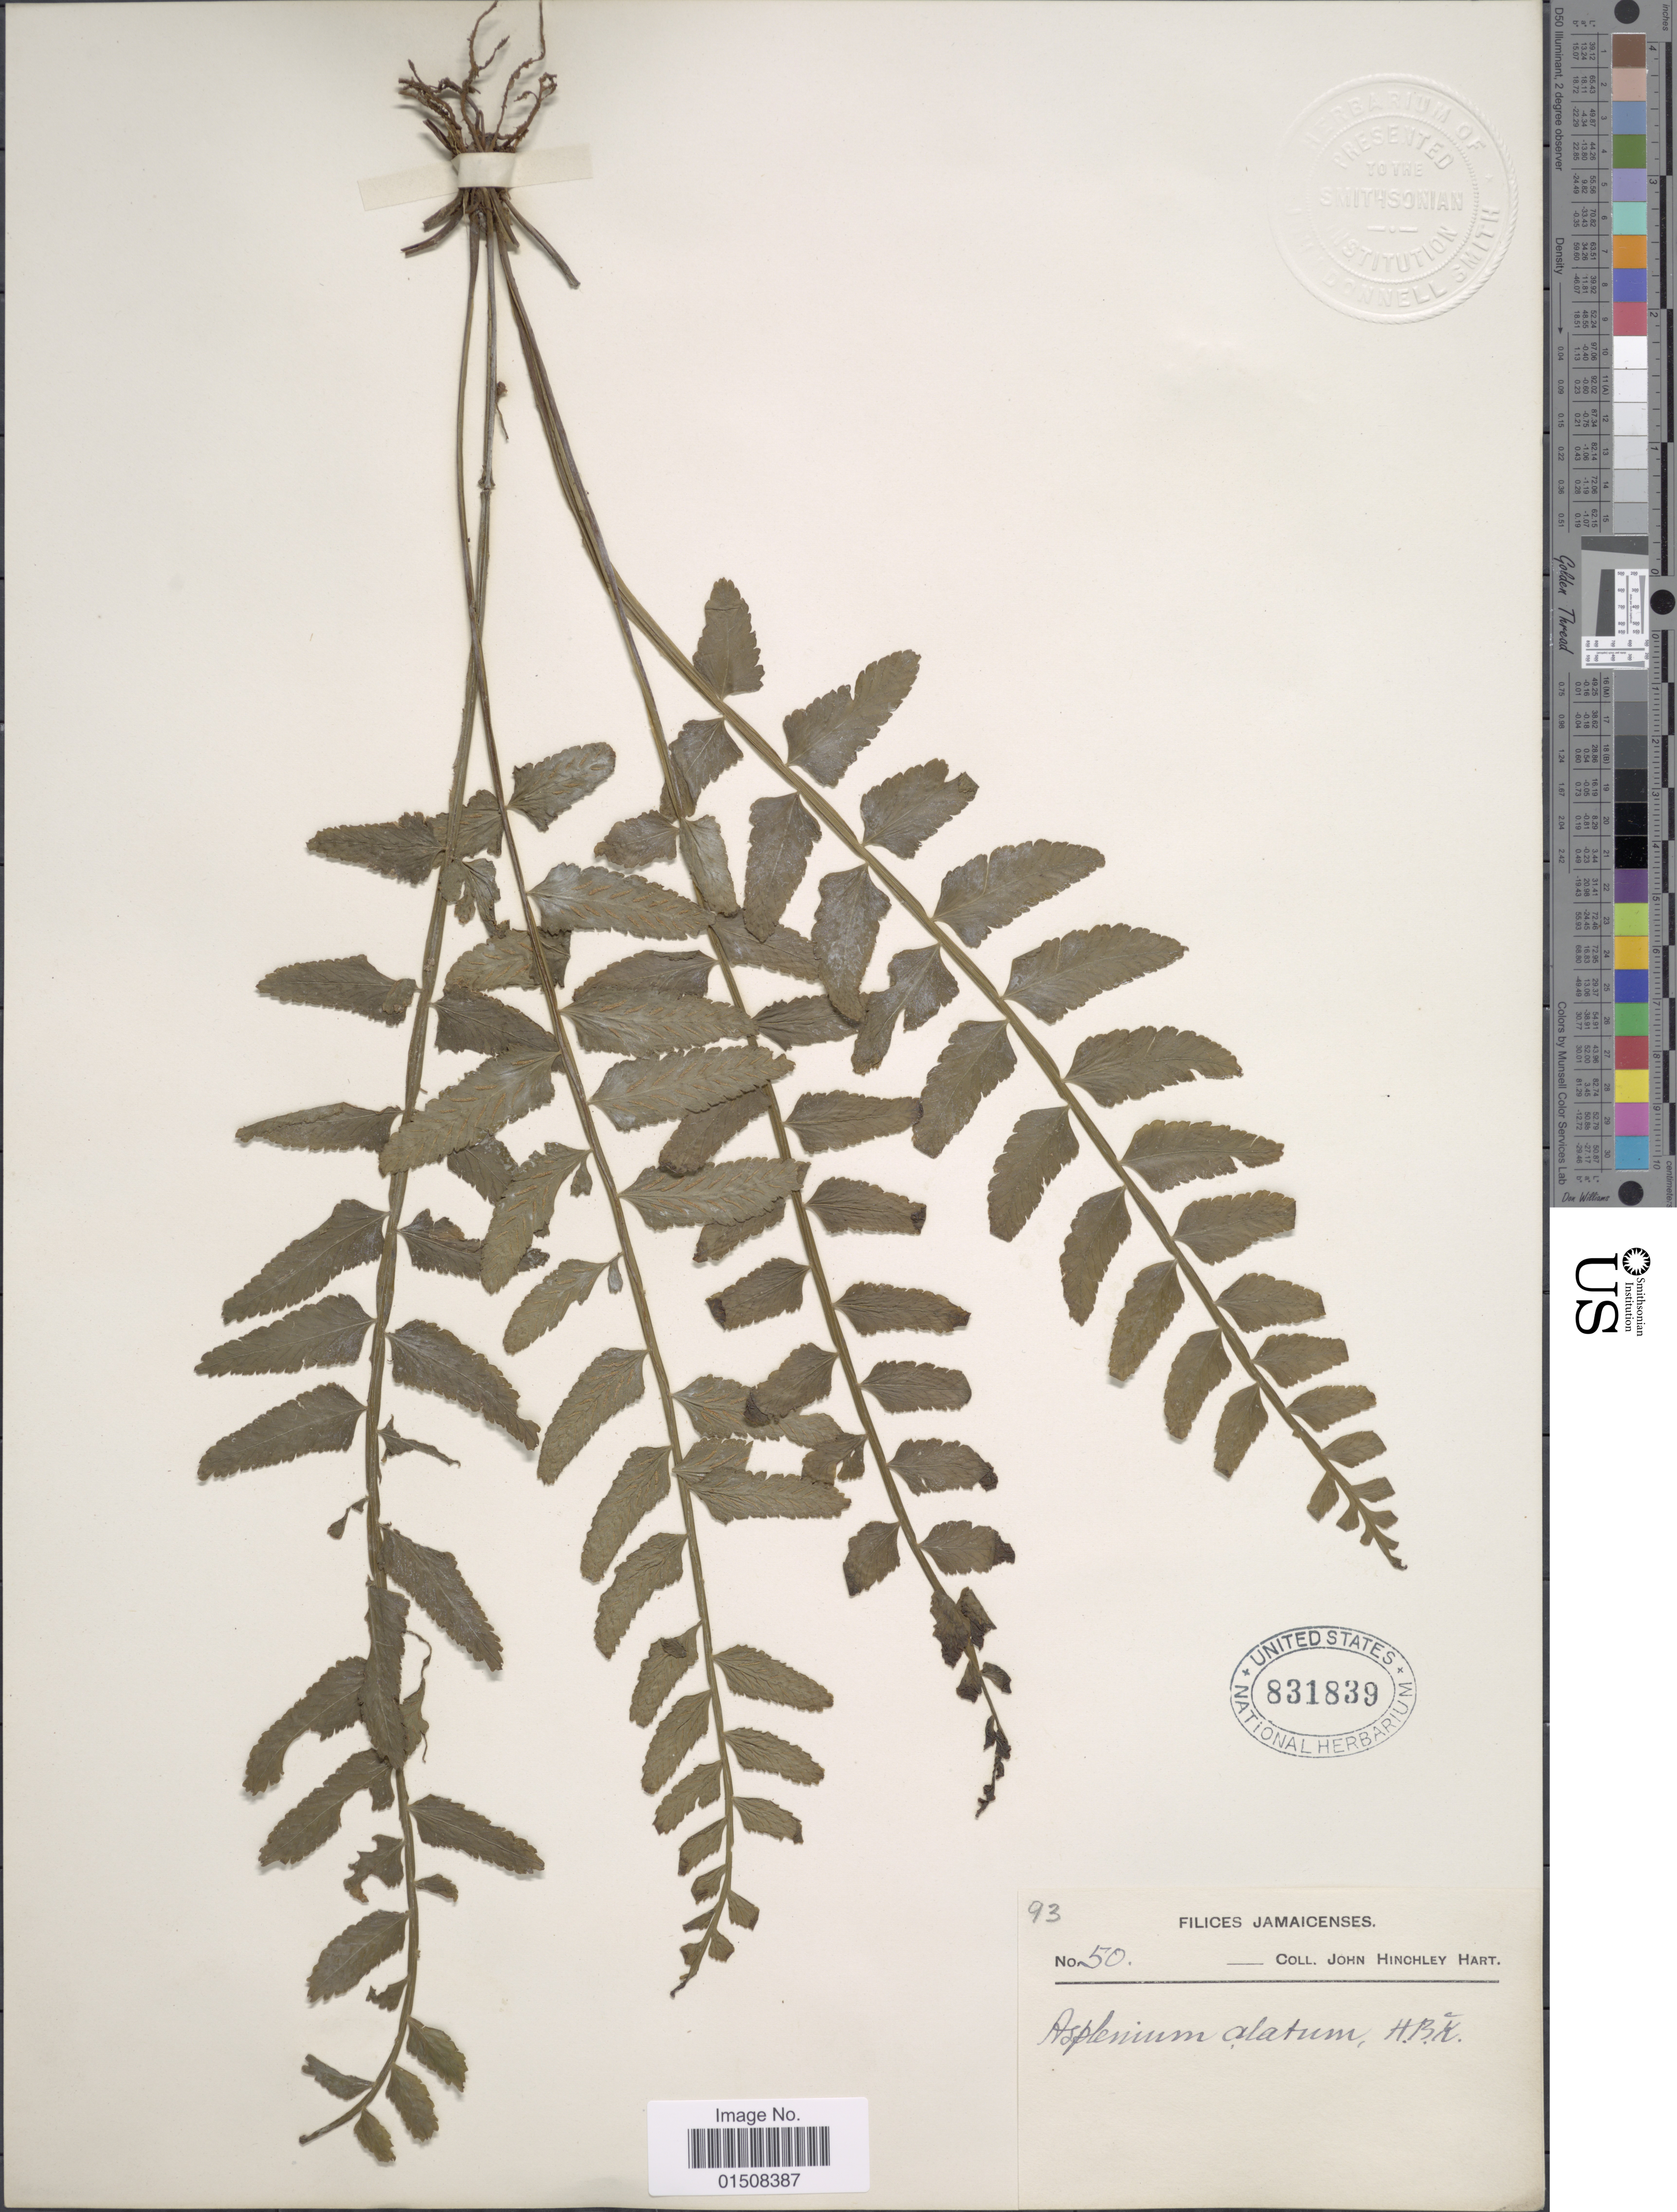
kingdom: Plantae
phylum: Tracheophyta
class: Polypodiopsida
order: Polypodiales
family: Aspleniaceae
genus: Asplenium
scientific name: Asplenium alatum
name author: Humb. & Bonpl. ex Willd.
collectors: J. H. Hart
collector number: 50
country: Jamaica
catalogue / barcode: US 831839